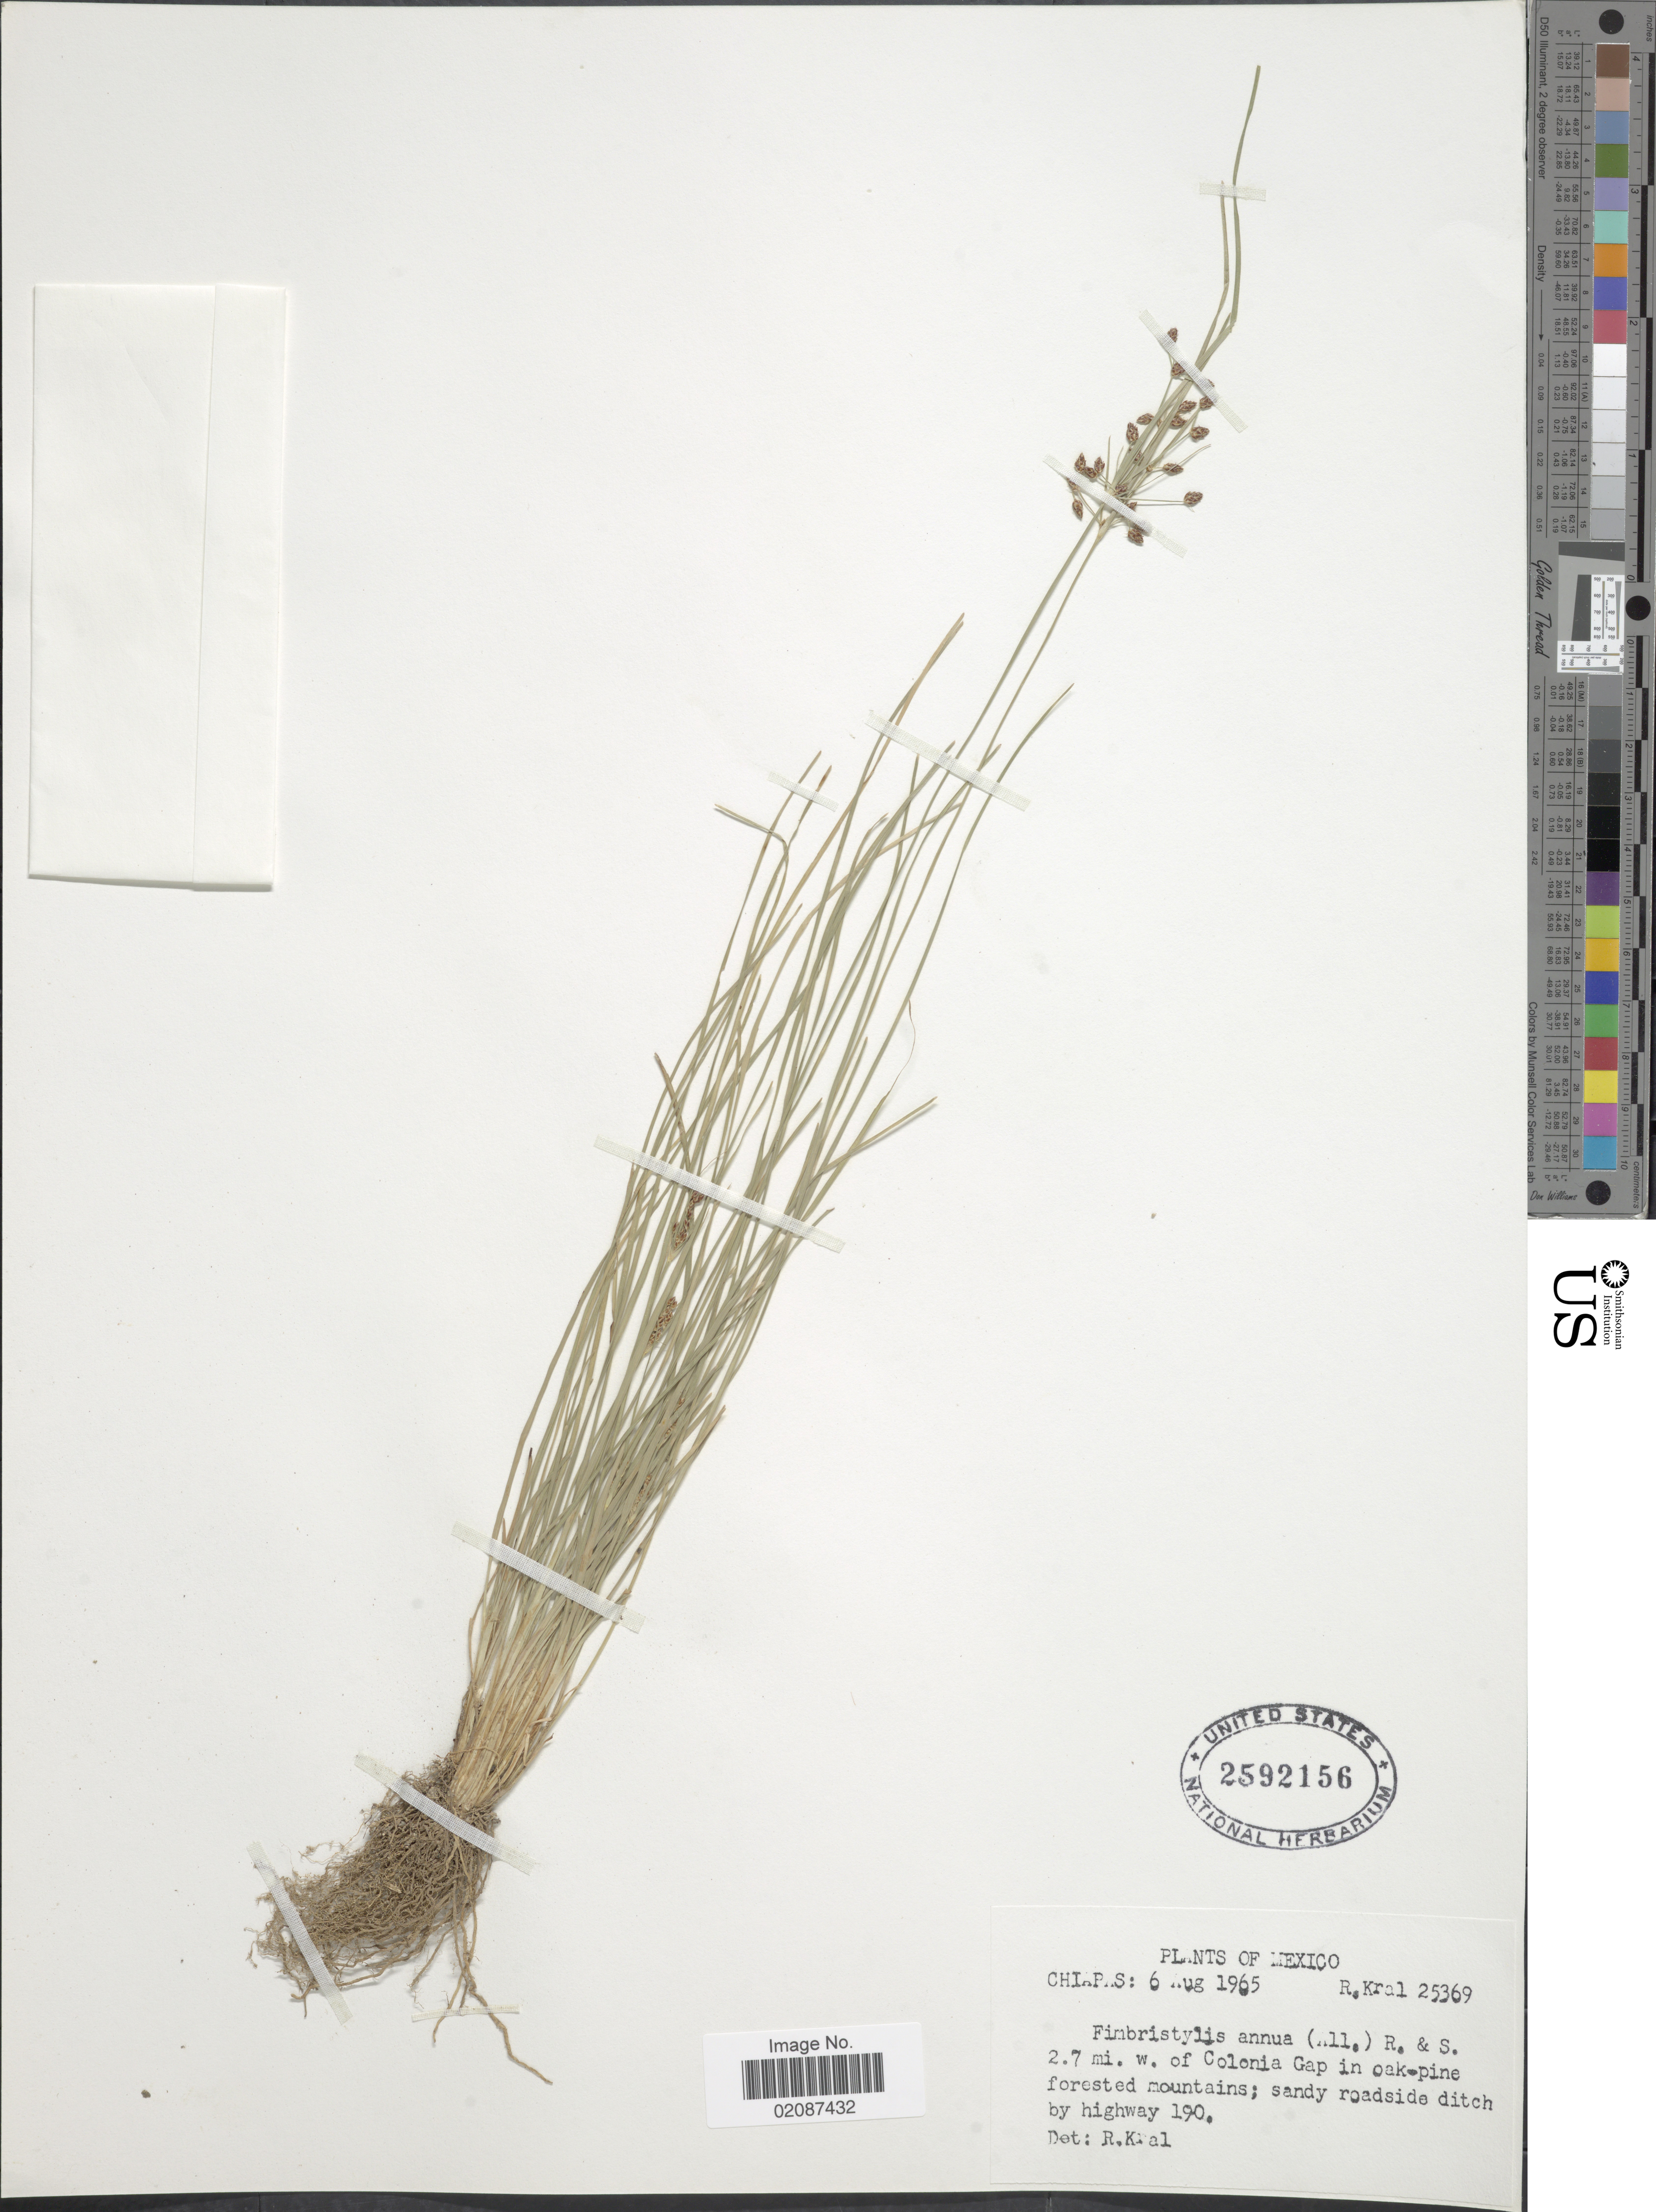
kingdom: Plantae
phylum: Tracheophyta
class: Liliopsida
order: Poales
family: Cyperaceae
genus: Fimbristylis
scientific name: Fimbristylis annua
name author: (All.) Roem. & Schult.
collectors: R. Kral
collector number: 25369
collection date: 1965-08-06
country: Mexico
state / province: Chiapas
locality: Chiapas, 2.7 mi. w. of Colonia Gap in oak-pine forested mountains, sandy roadside ditch by highway 190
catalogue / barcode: US 2592156